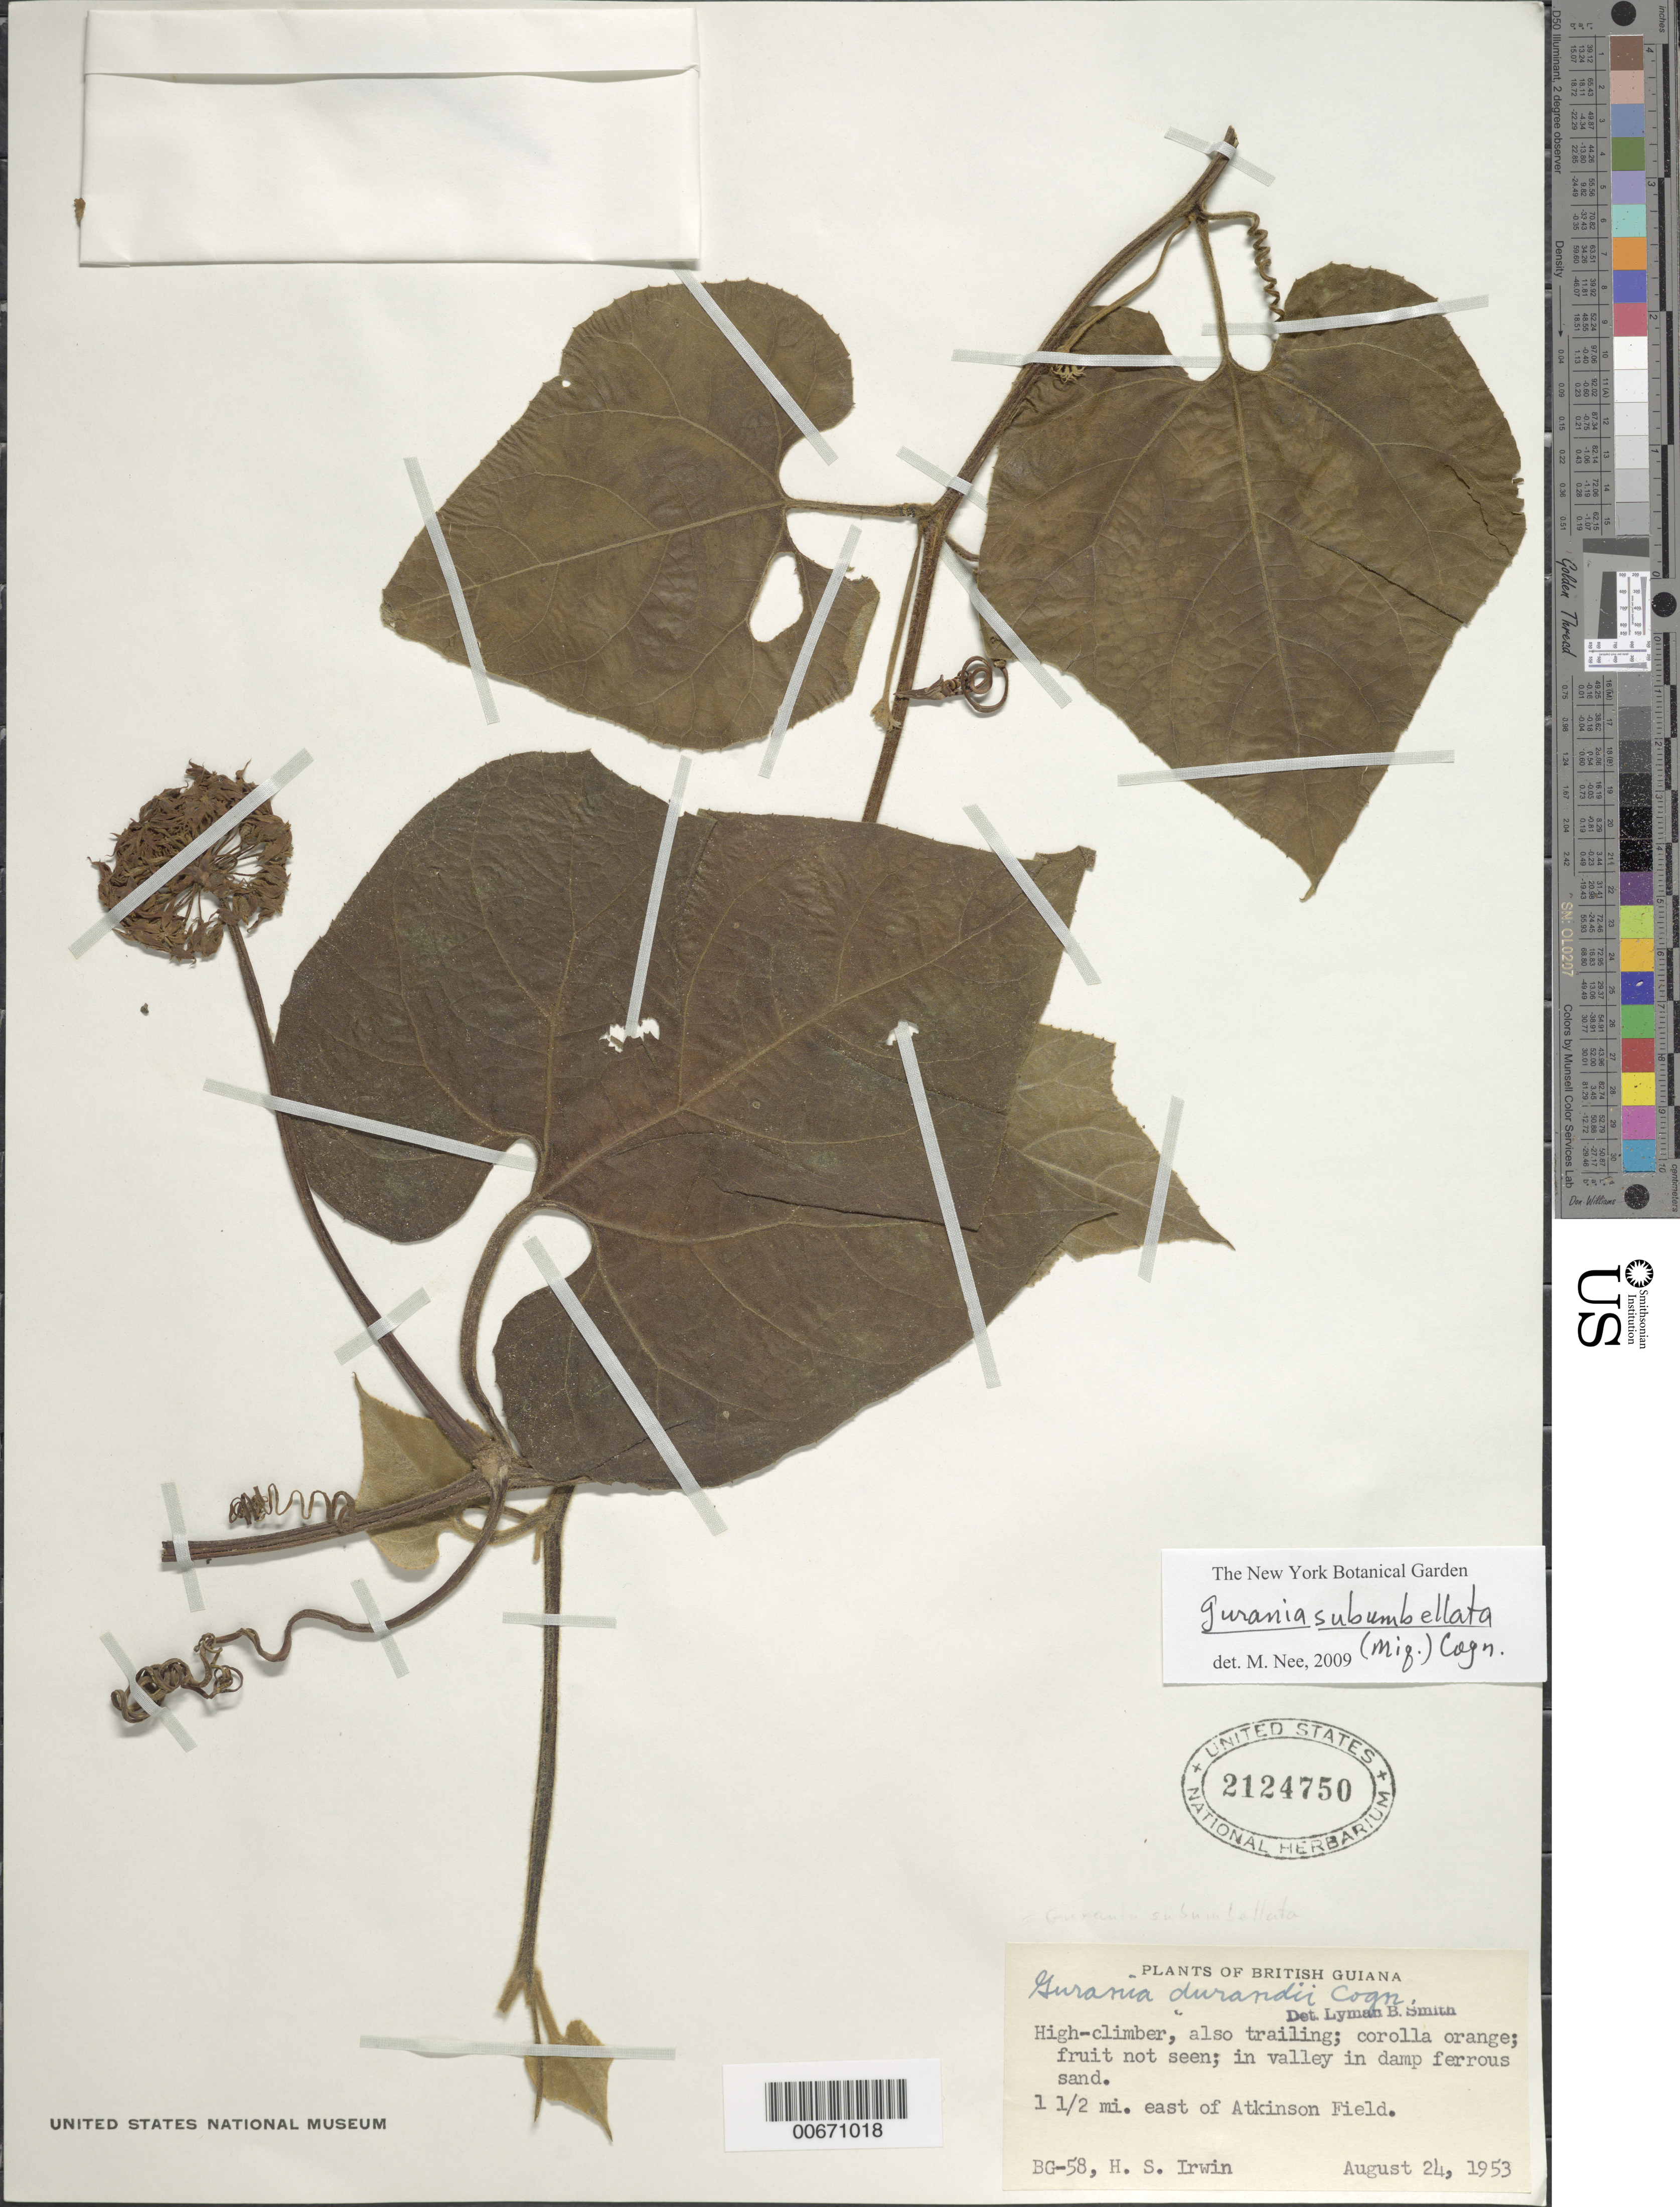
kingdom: Plantae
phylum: Tracheophyta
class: Magnoliopsida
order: Cucurbitales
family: Cucurbitaceae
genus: Gurania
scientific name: Gurania subumbellata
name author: (Miq.) Cogn.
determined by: Nee, Michael H.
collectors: H. Irwin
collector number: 58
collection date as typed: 24-Aug-53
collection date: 1953-08-24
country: Guyana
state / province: Demerara-Mahaica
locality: Atkinson Field, 1.5 mi. E of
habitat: Valley in damp ferrous sand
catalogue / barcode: US 2124750